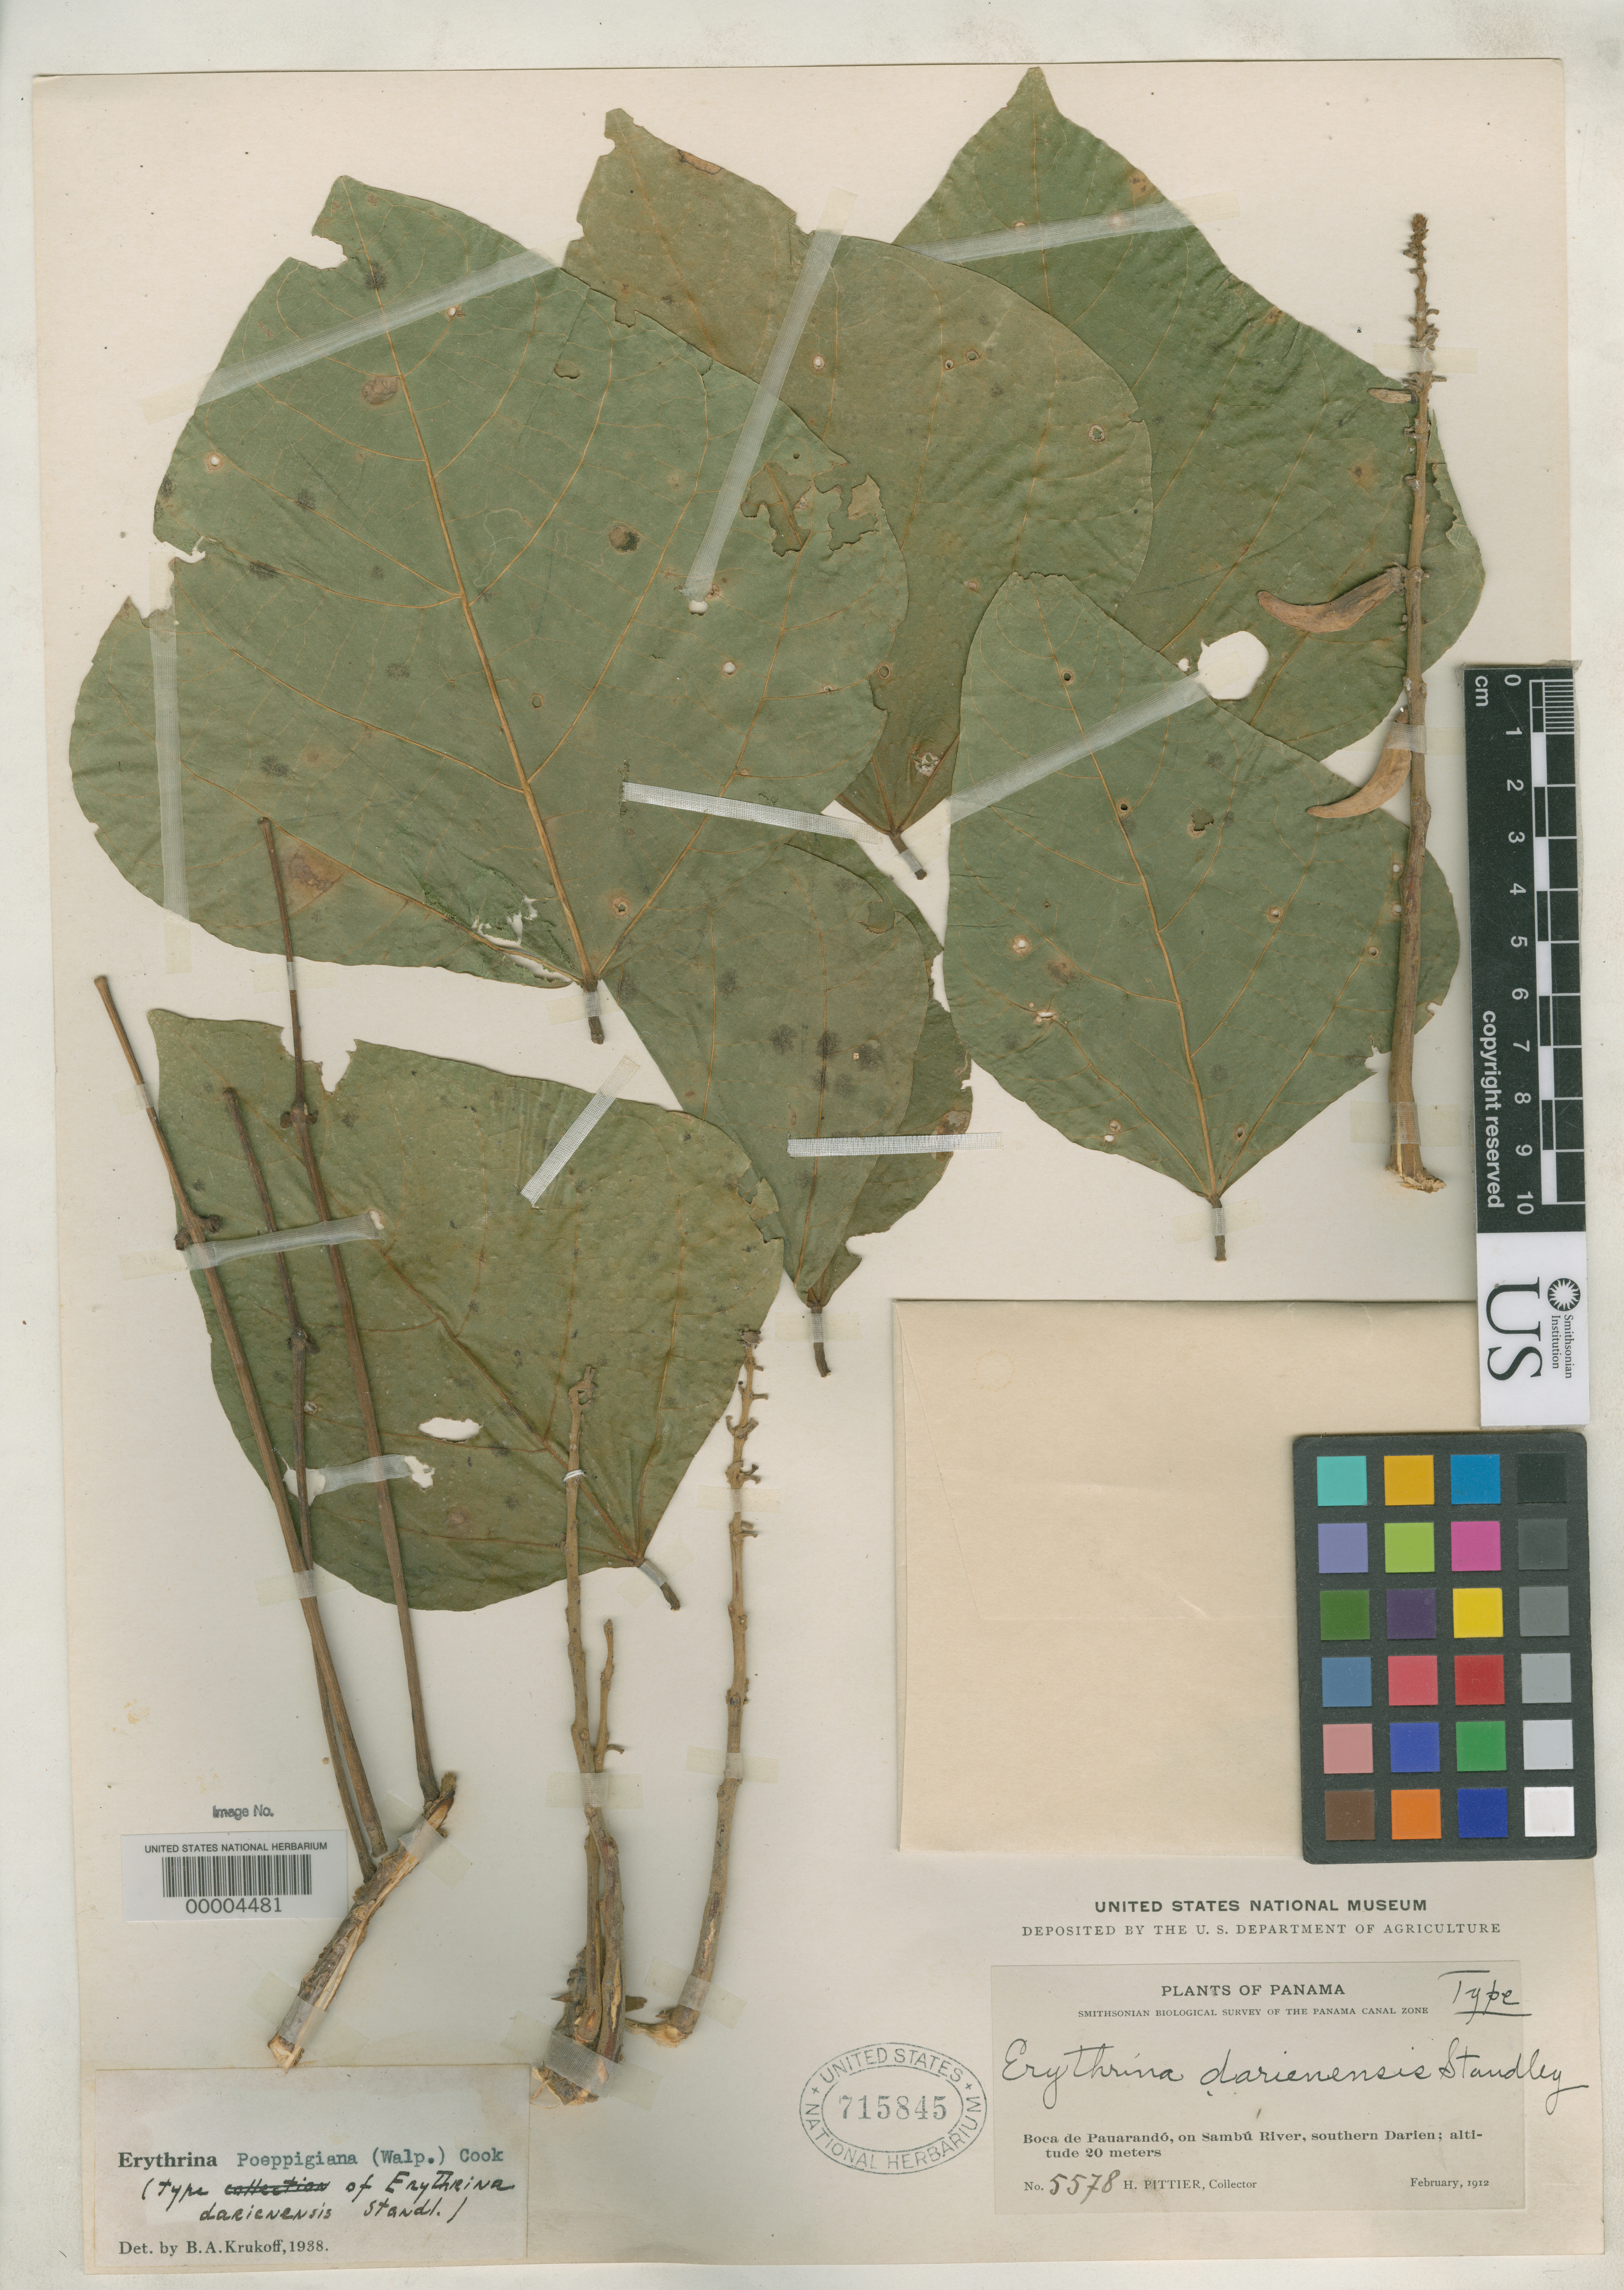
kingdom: Plantae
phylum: Tracheophyta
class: Magnoliopsida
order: Fabales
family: Fabaceae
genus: Erythrina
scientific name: Erythrina darienensis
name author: Standl.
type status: Holotype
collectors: H. F. Pittier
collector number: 5578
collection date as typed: Feb 1912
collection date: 1912-02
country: Panama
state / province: Darién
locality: Near Boca de Pauarando, Sambu River.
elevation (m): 20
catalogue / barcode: US 715845